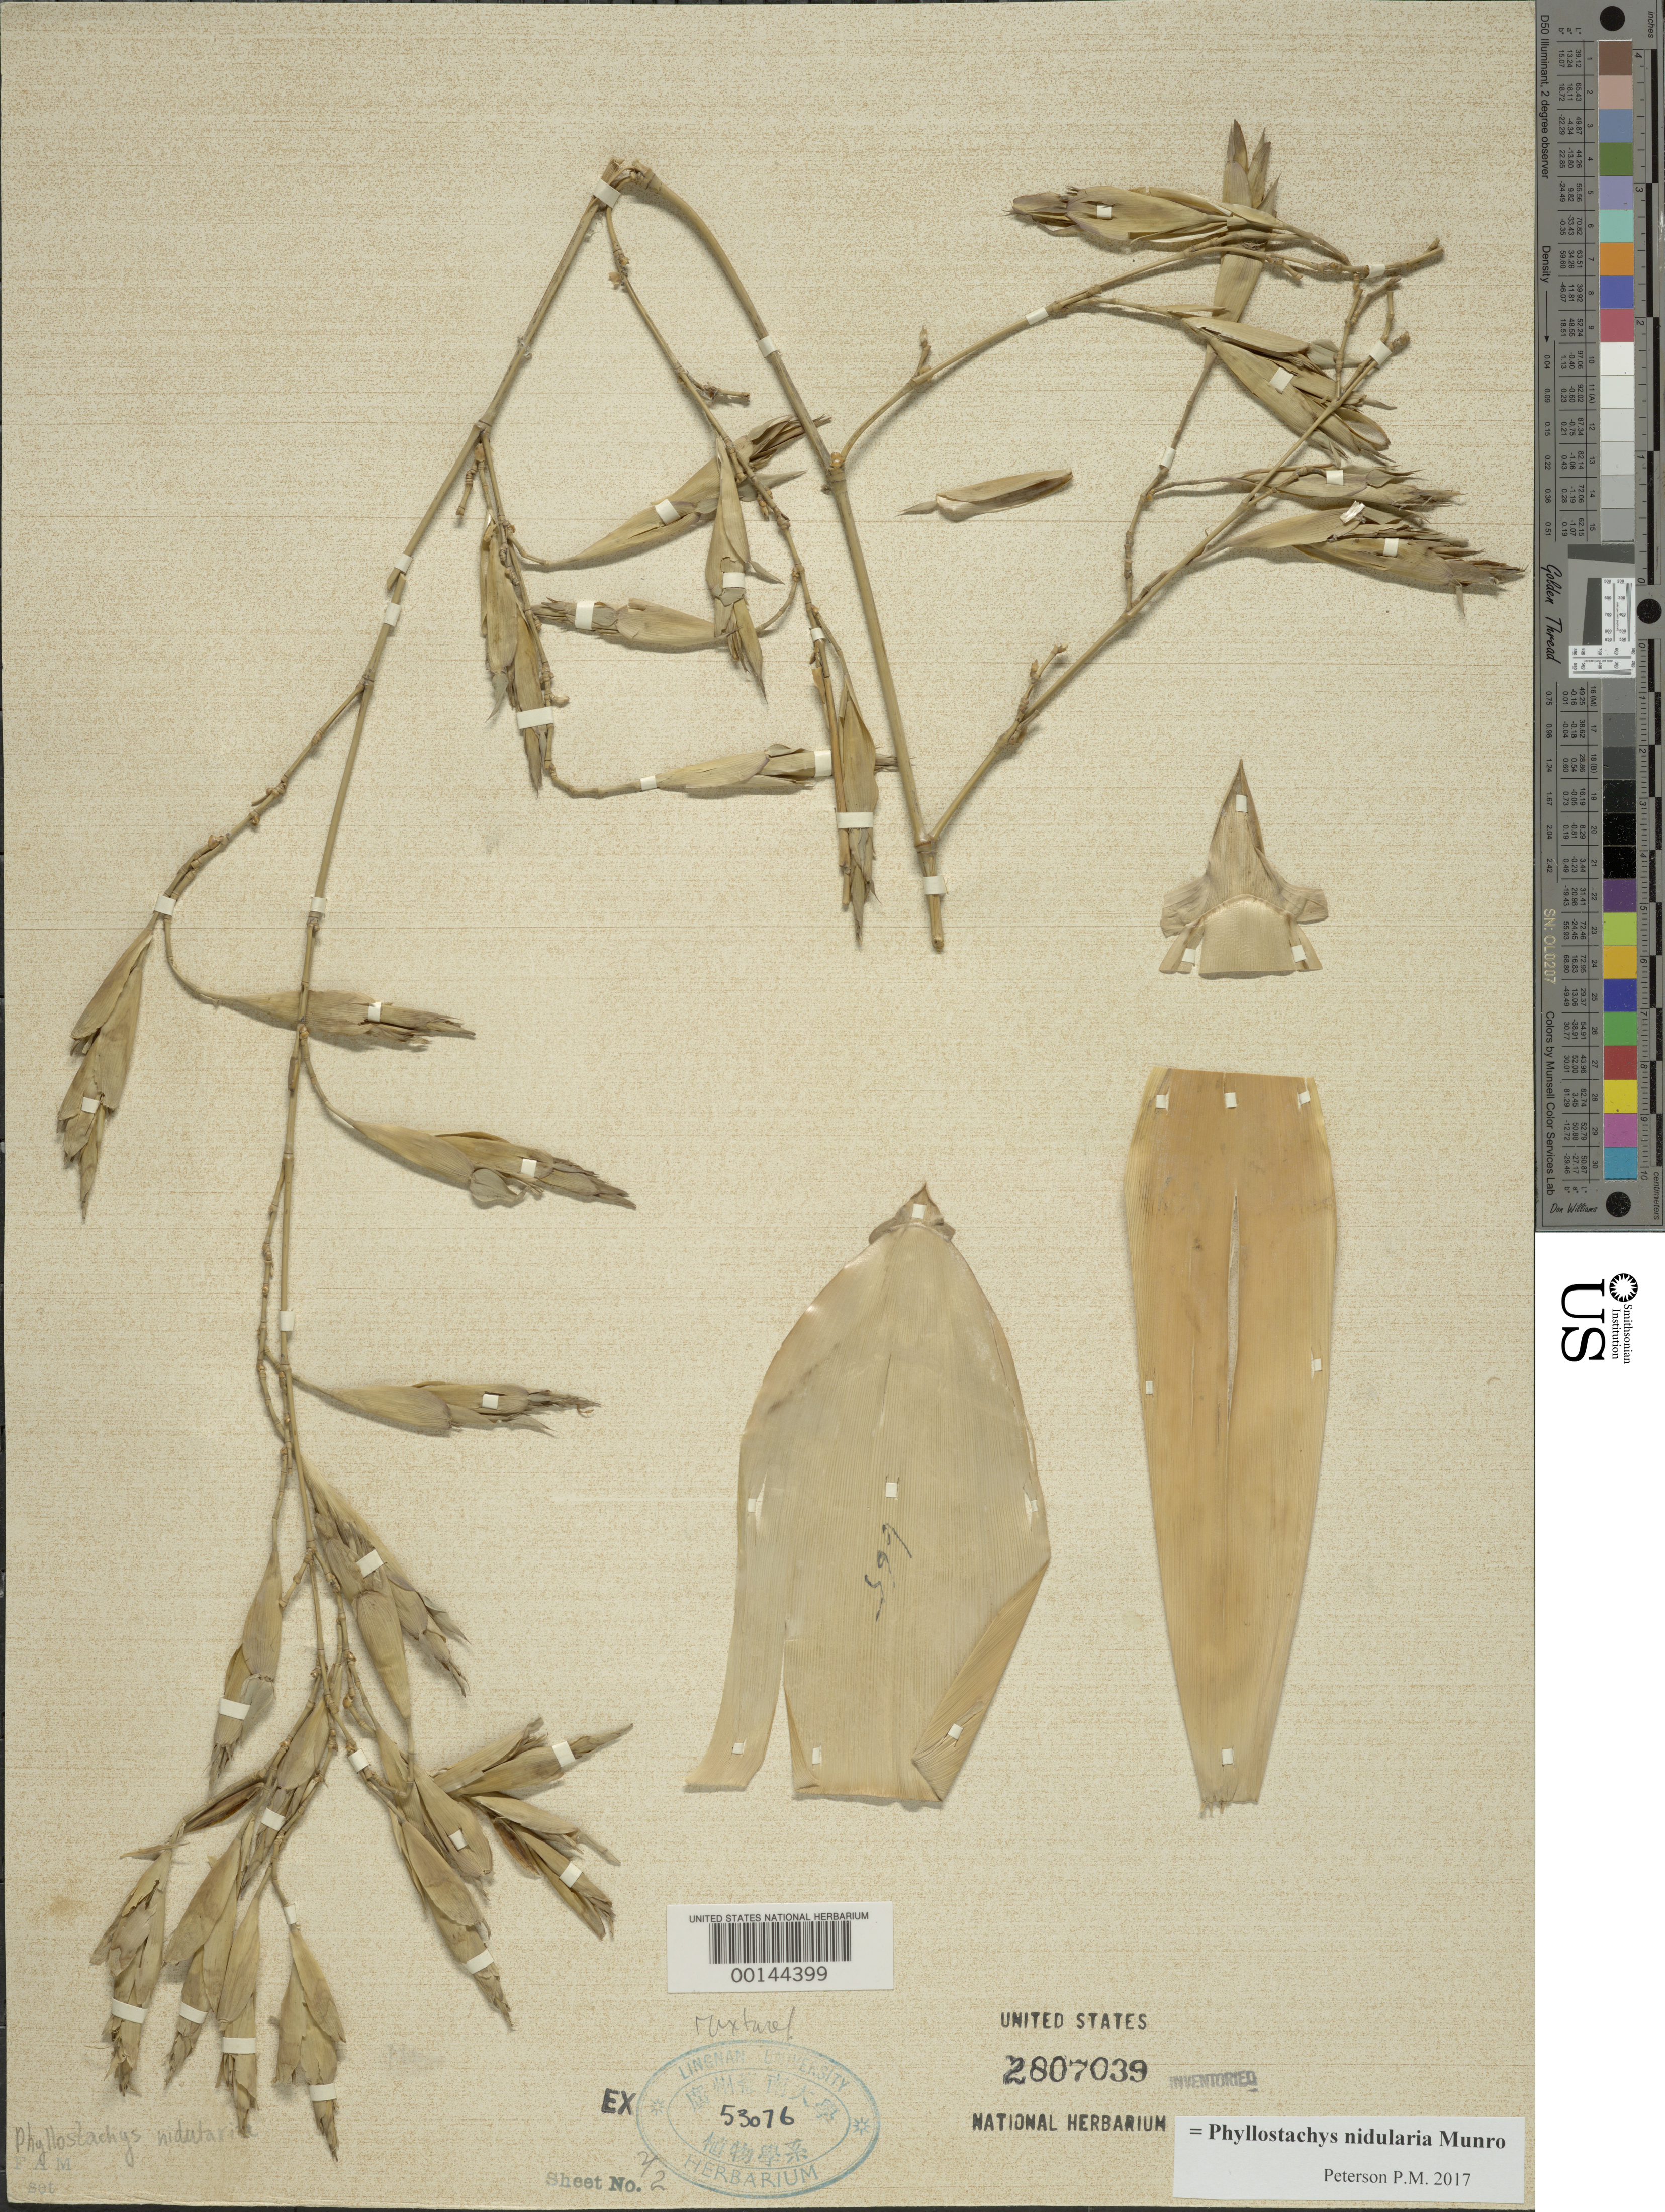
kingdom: Plantae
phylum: Tracheophyta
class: Liliopsida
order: Poales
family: Poaceae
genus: Phyllostachys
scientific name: Phyllostachys nidularia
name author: Munro ex Fenzi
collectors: C. Tso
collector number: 665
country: China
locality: Kiangsu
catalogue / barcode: US 2807039